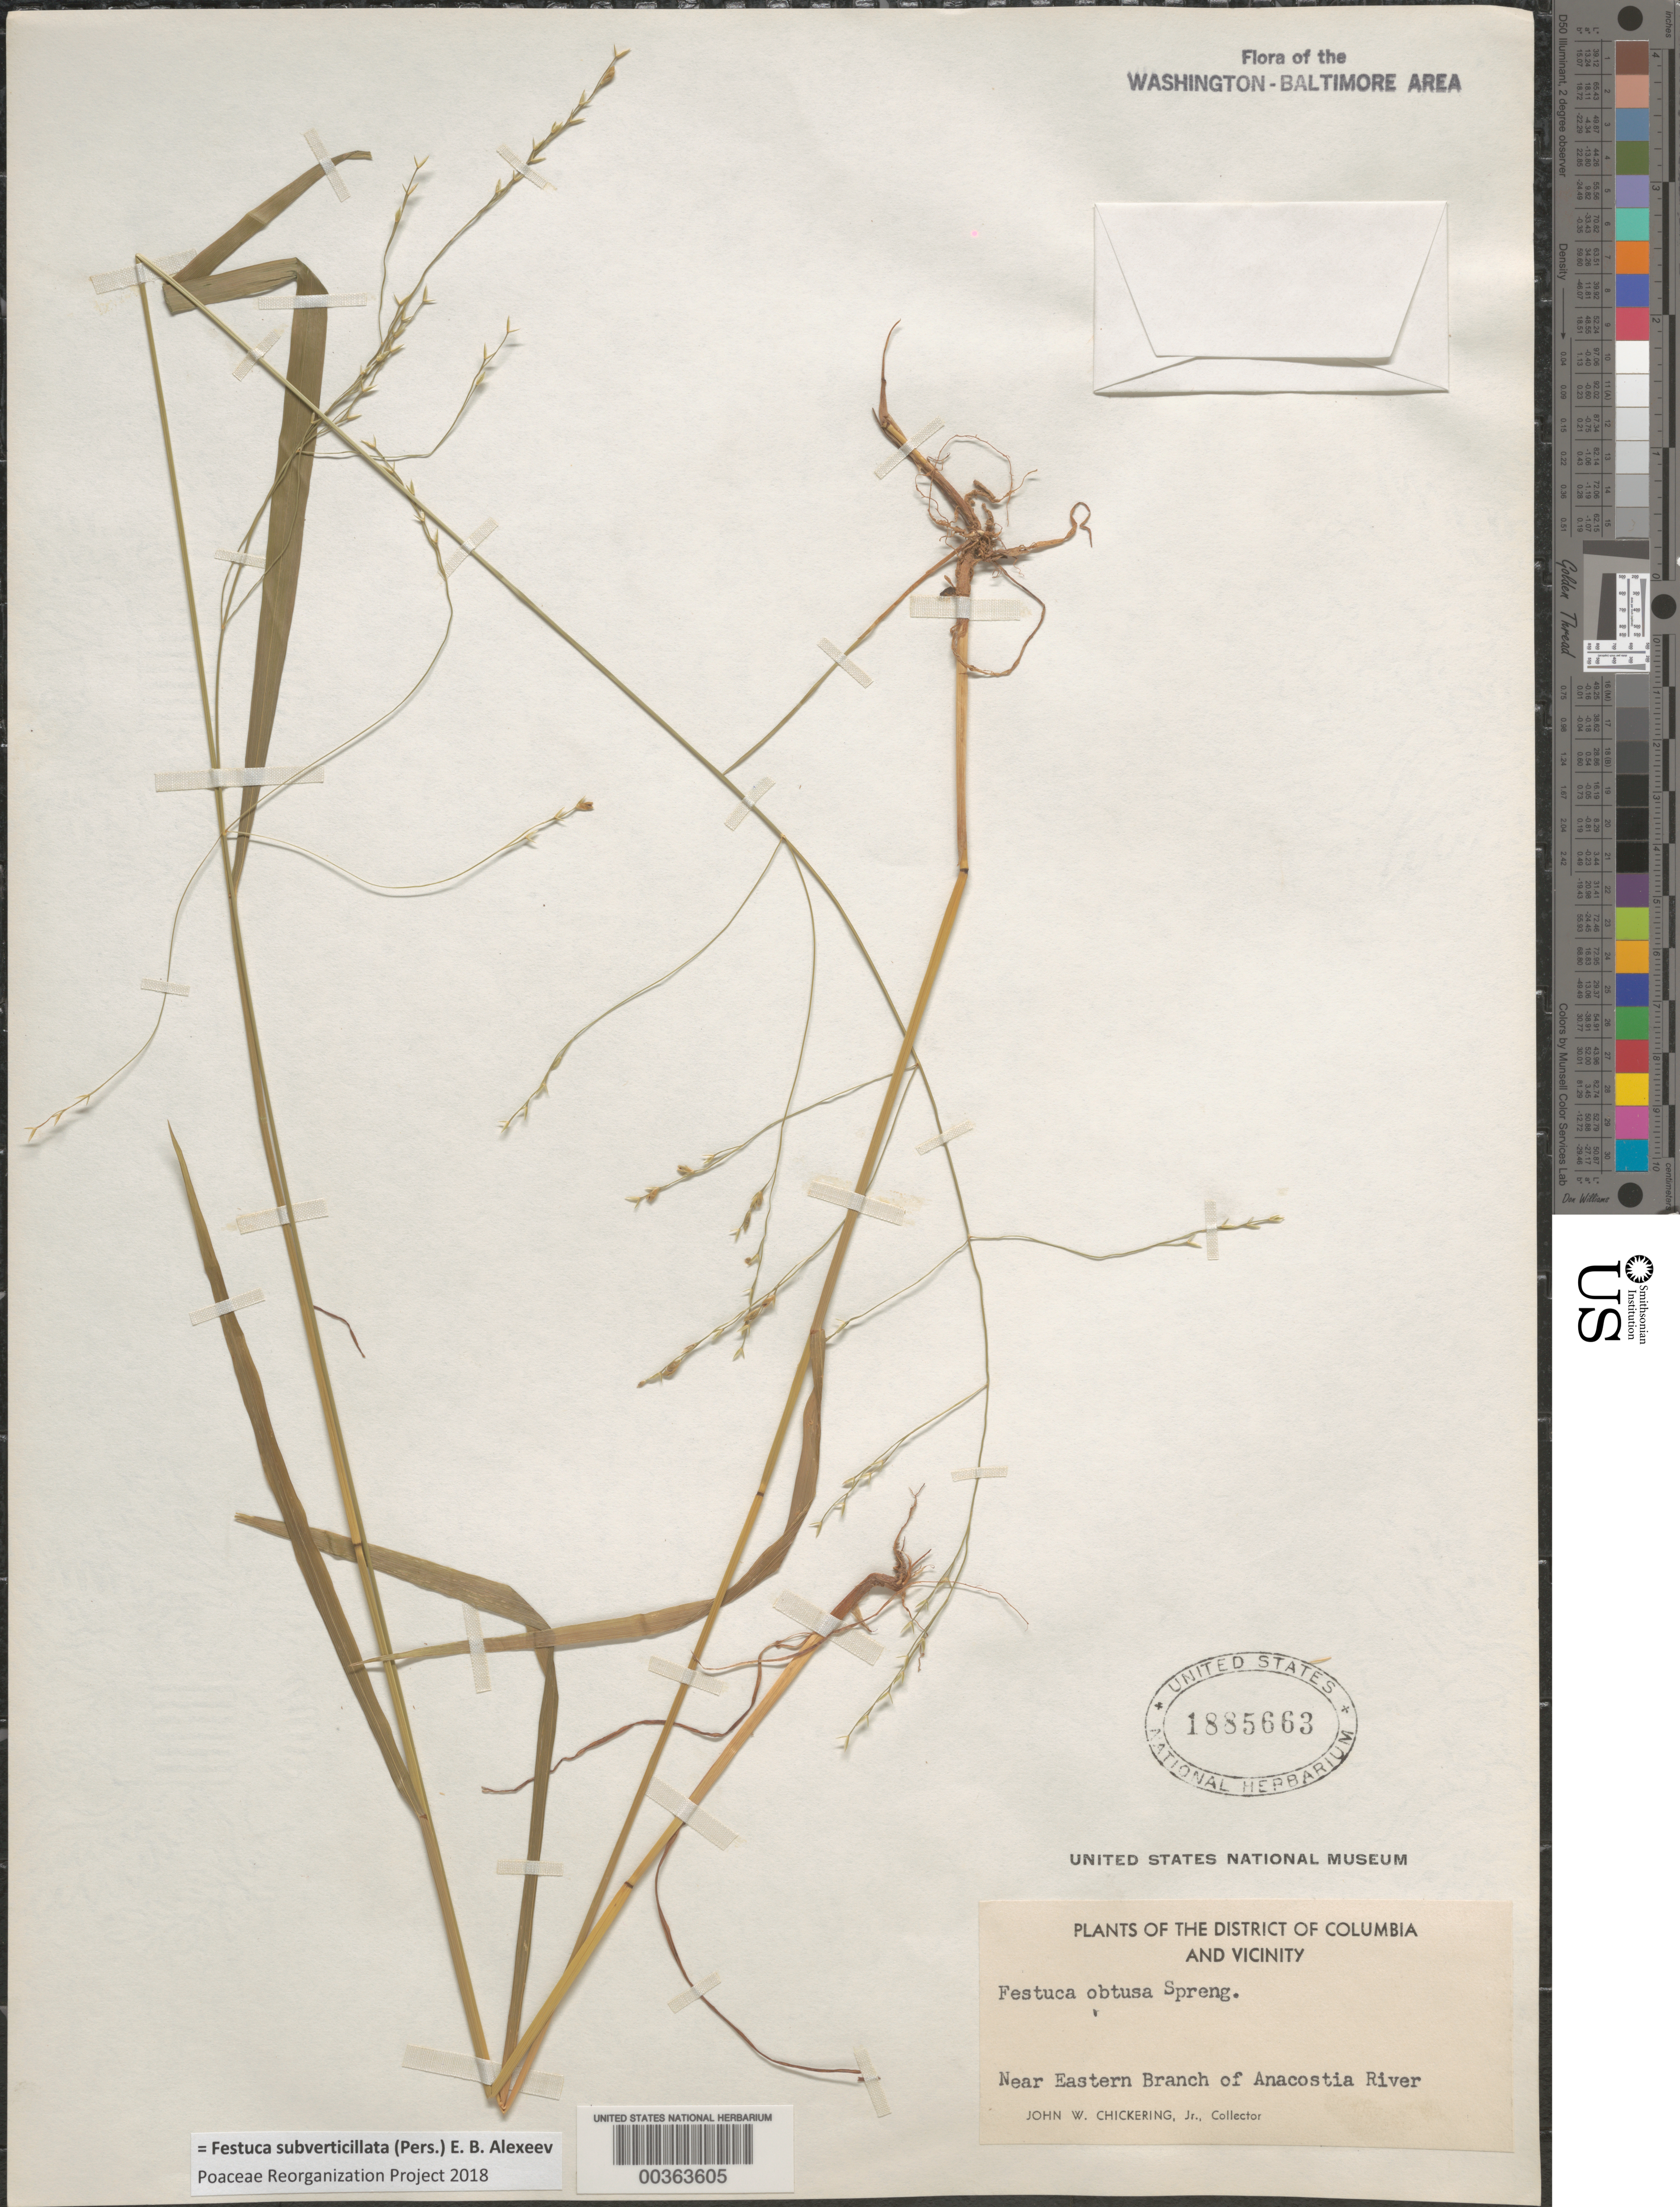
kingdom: Plantae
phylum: Tracheophyta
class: Liliopsida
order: Poales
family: Poaceae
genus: Festuca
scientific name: Festuca subverticillata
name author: (Pers.) E.B. Alexeev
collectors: J. W. Chickering Jr.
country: United States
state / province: District of Columbia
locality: Near Eastern Branch of Anacostia River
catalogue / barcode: US 1885663